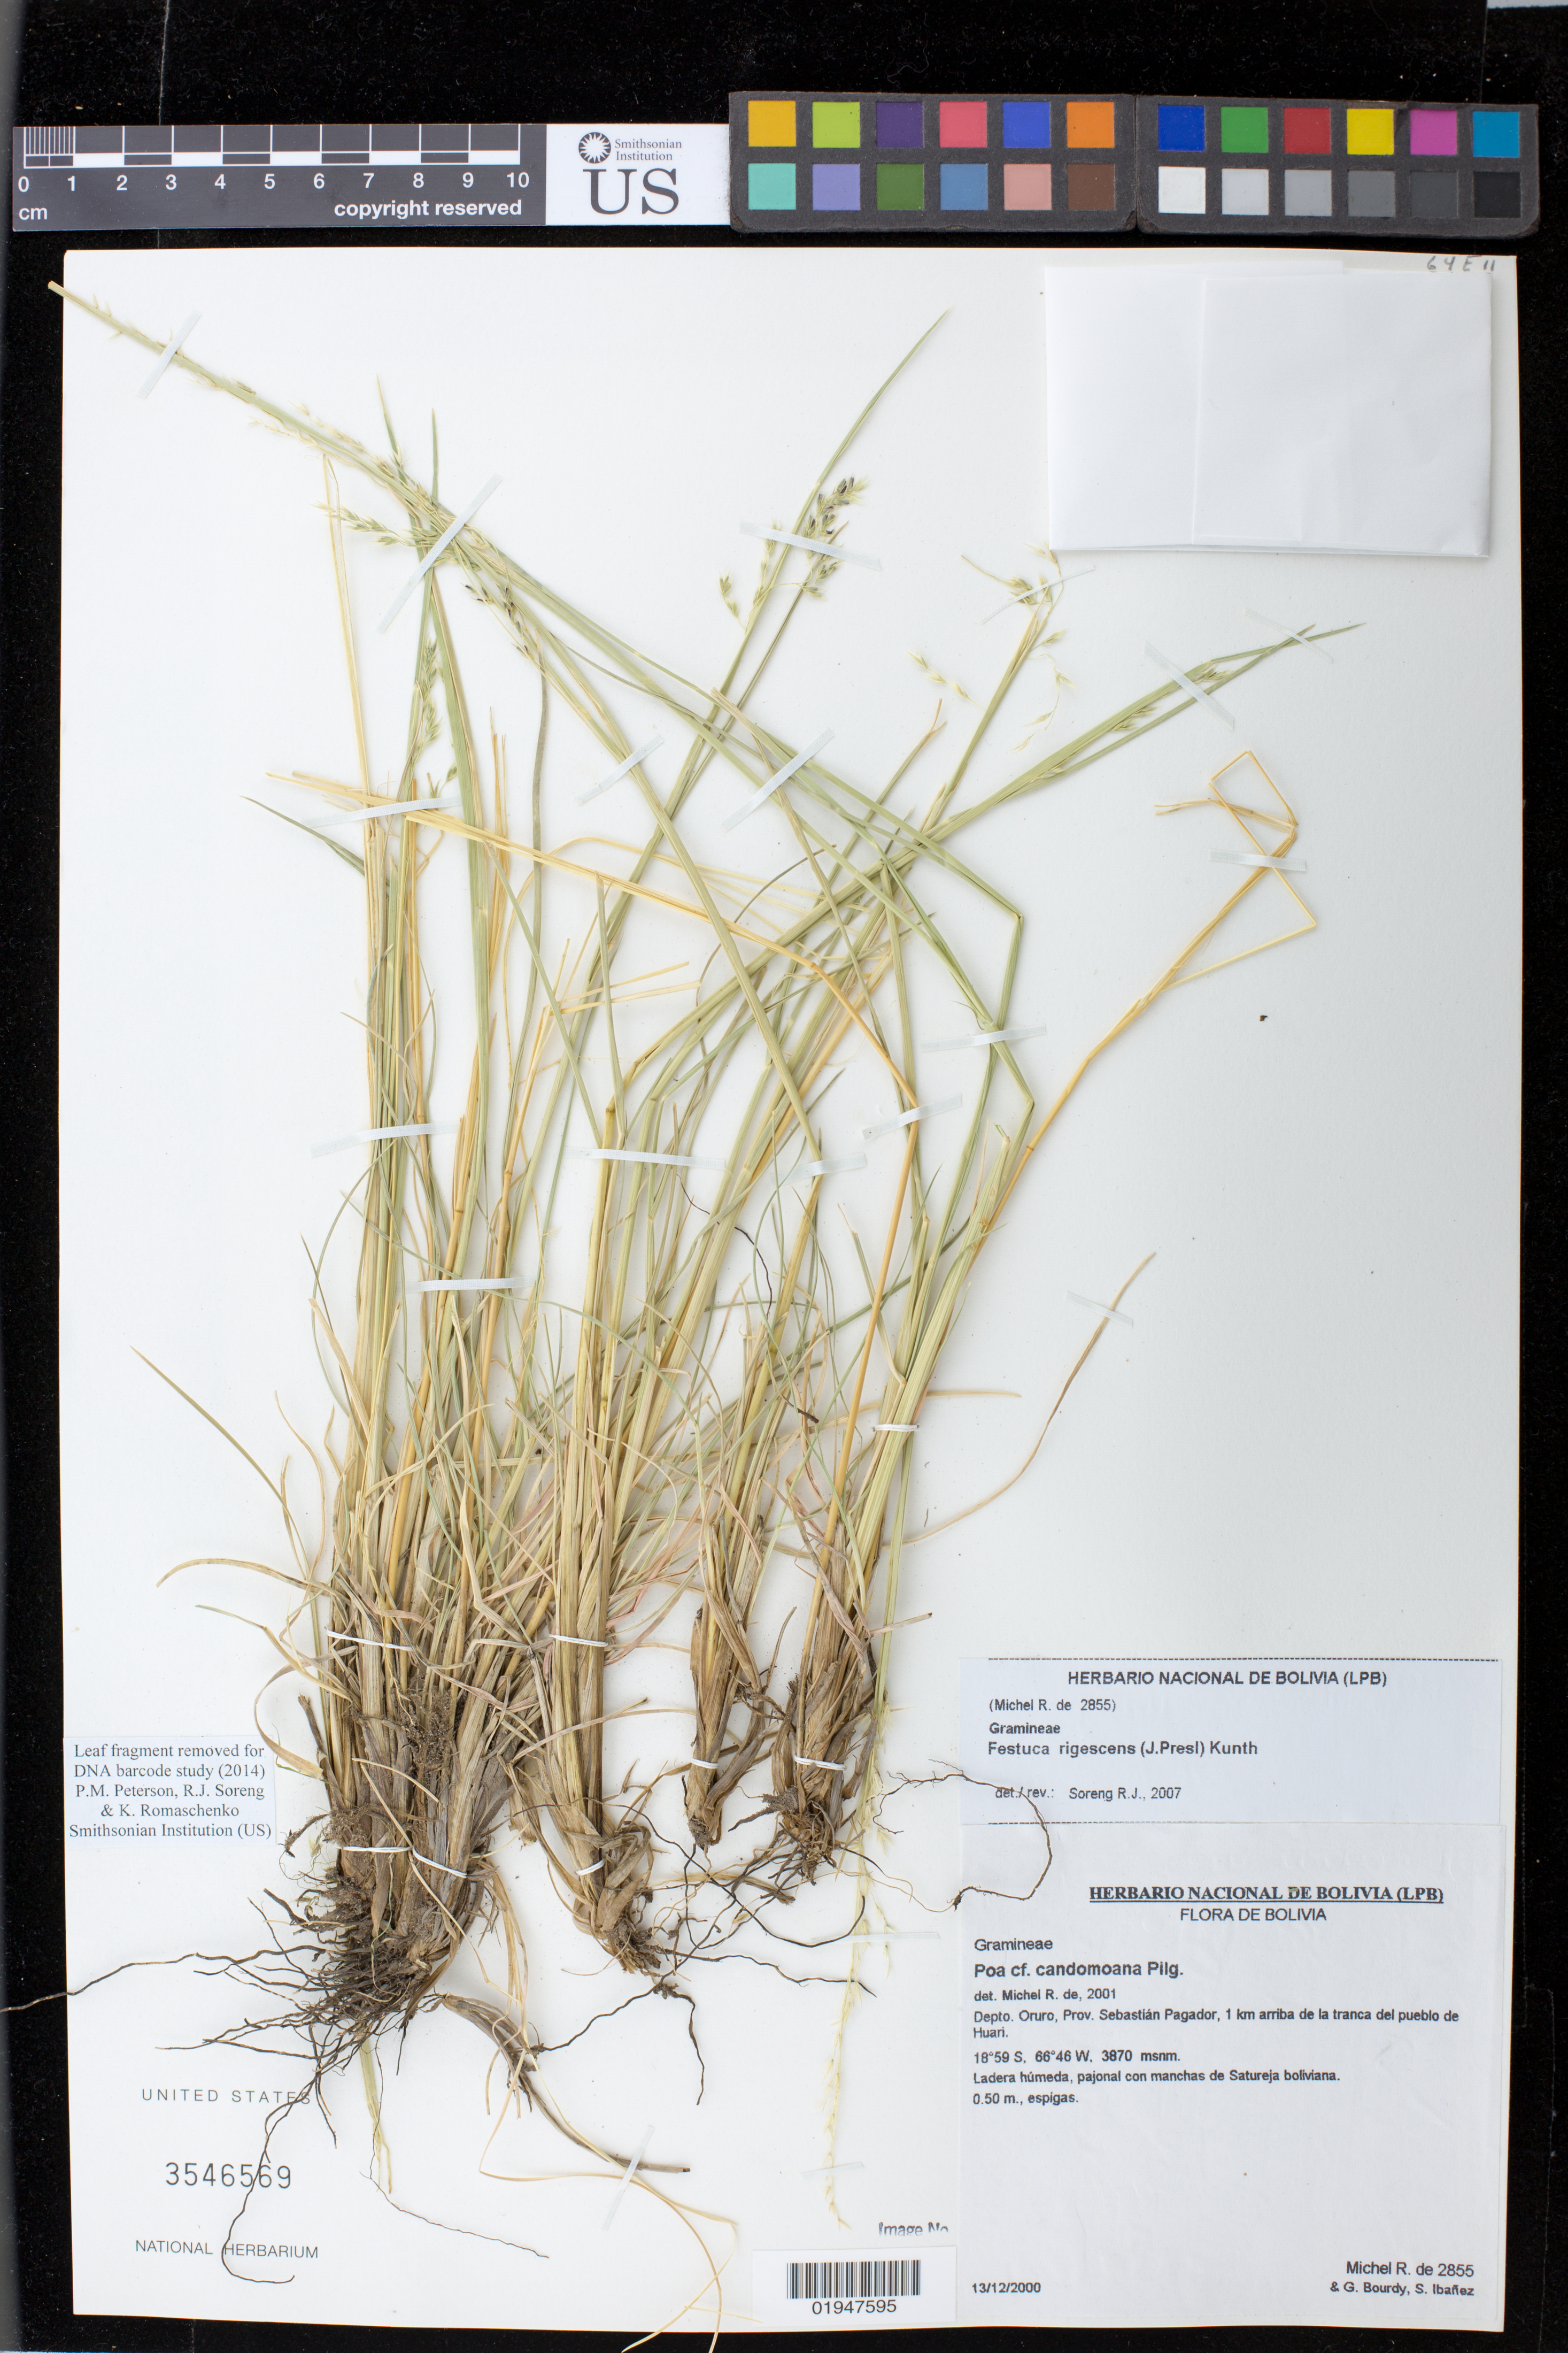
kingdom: Plantae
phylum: Tracheophyta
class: Liliopsida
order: Poales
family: Poaceae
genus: Festuca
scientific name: Festuca rigescens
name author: (J. Presl) Kunth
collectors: R. d. Michel, G. Bourdy & S. Ibanez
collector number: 2855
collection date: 2000-12-13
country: Bolivia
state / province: Oruro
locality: Prov. Sebastian Pagador, 1 km arriba de la tranca del pueblo de Huari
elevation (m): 3870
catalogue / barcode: US 3546569